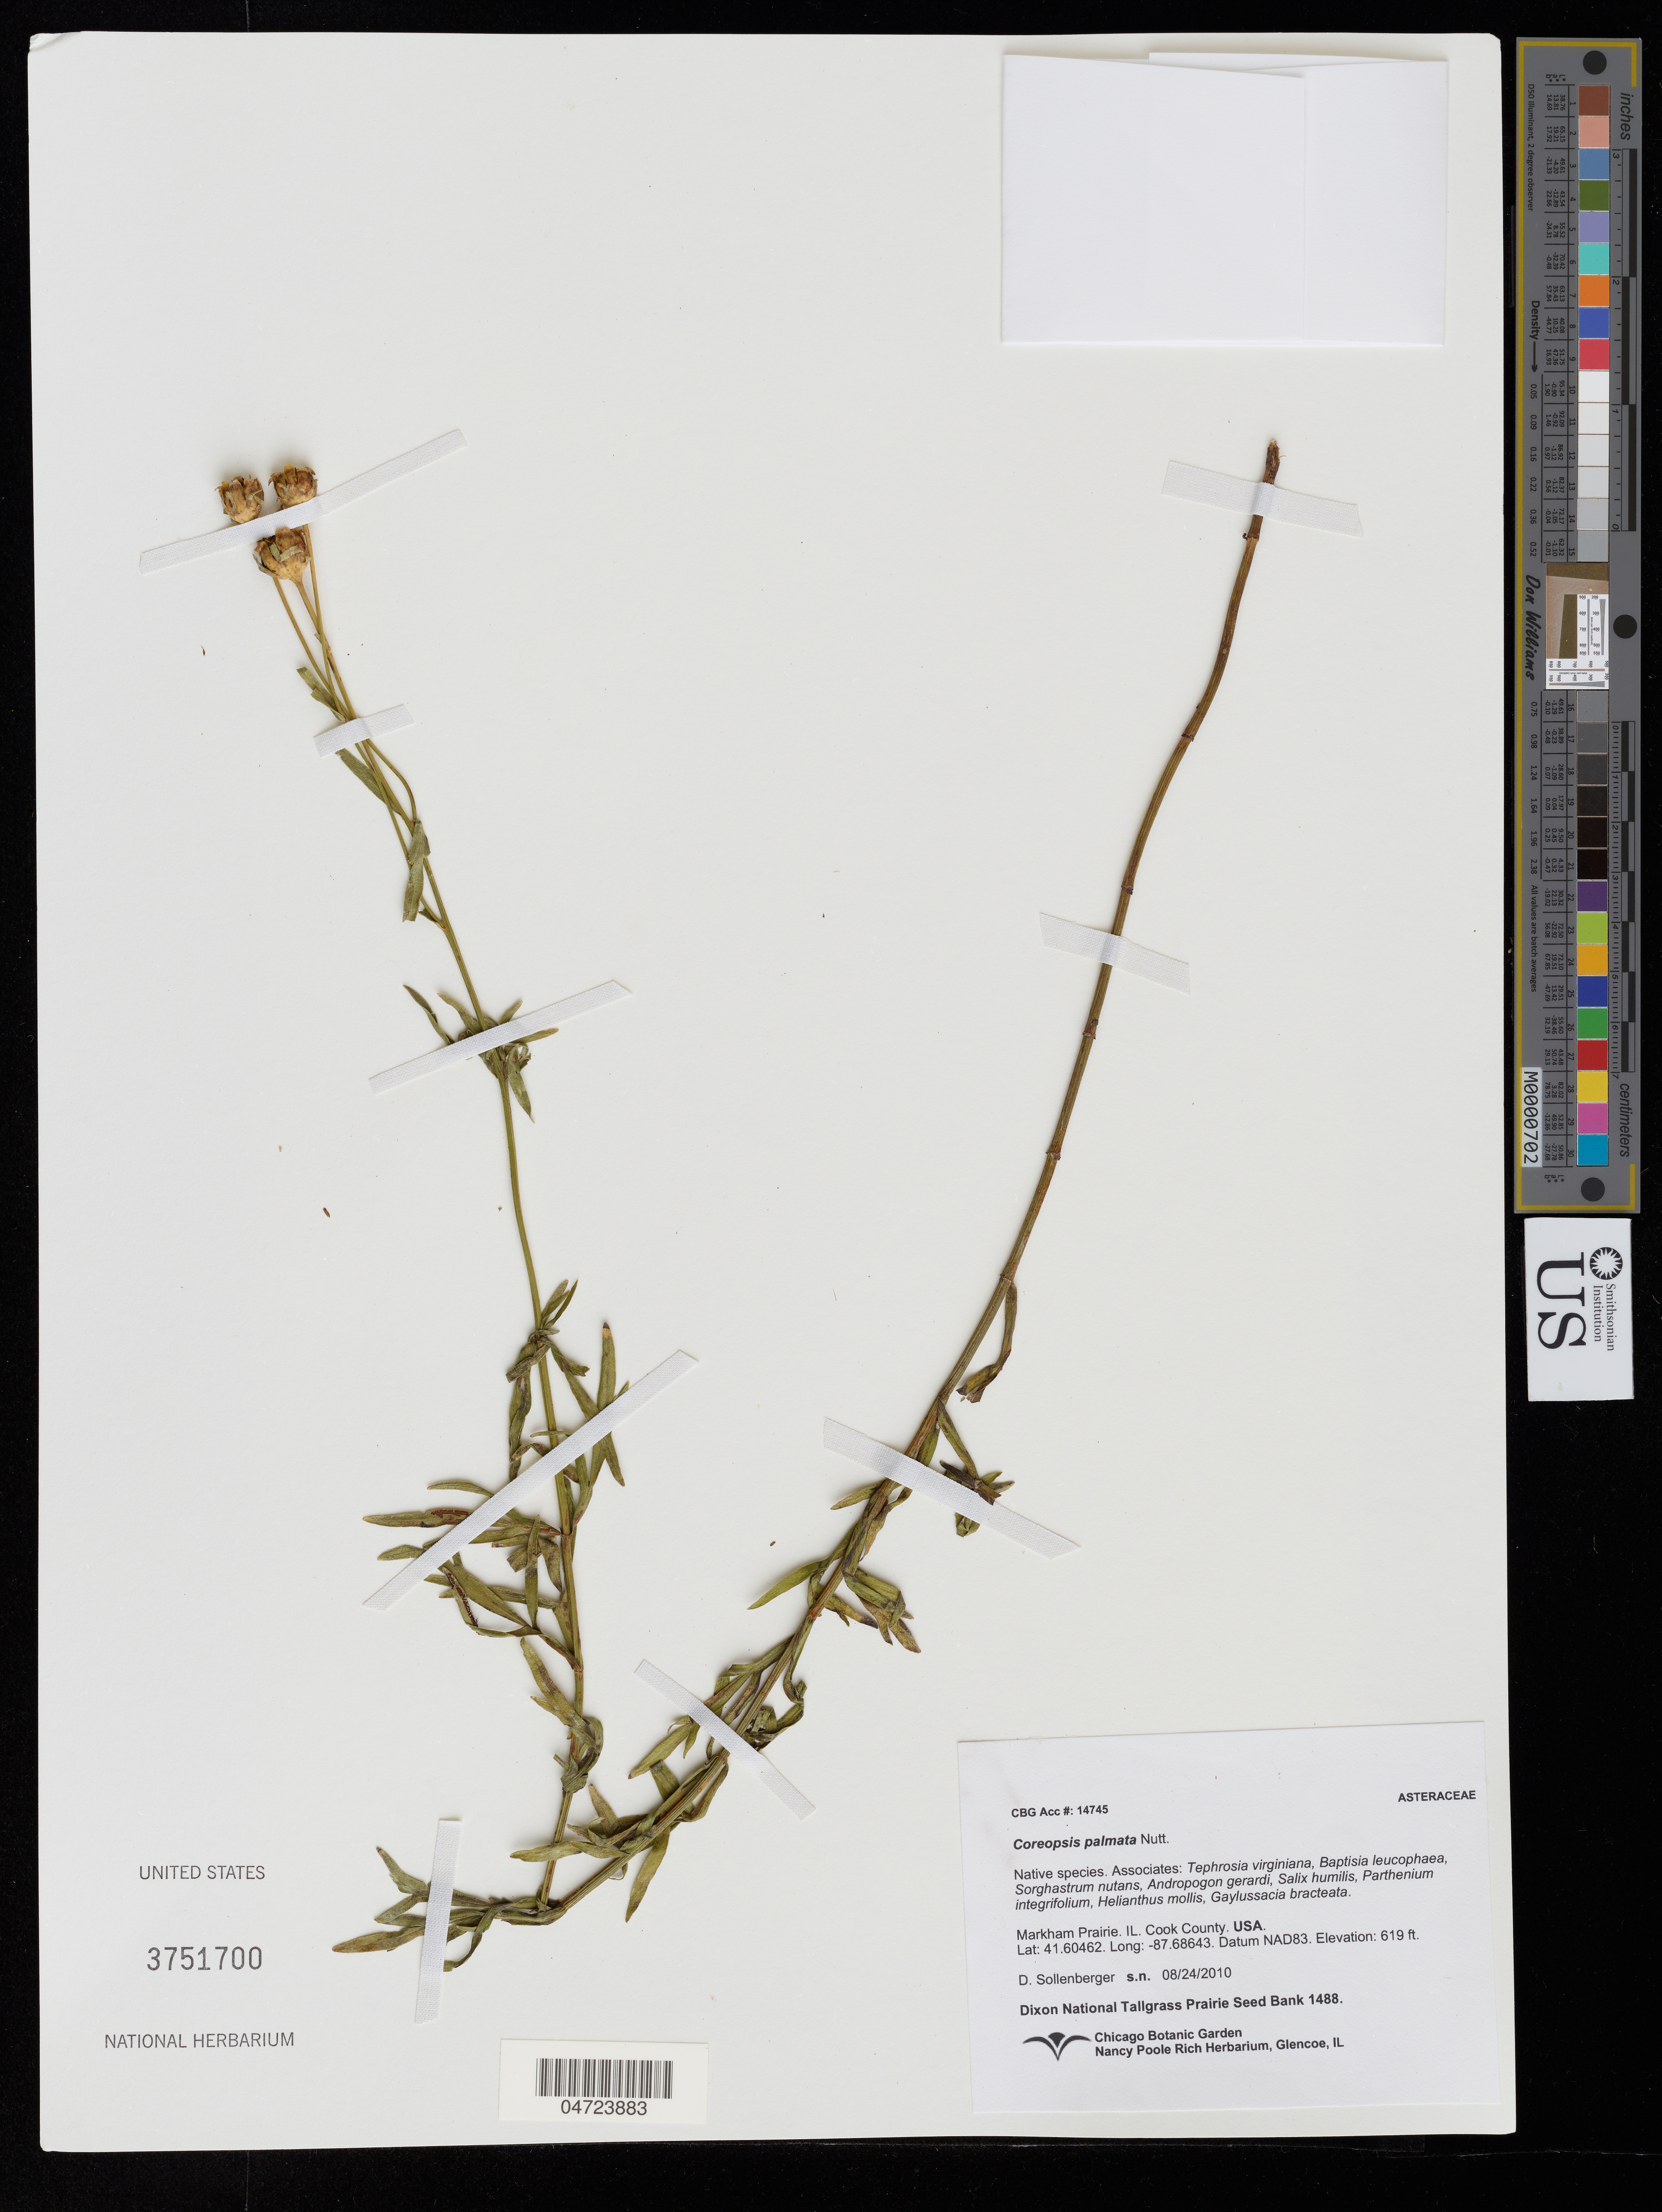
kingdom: Plantae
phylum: Tracheophyta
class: Magnoliopsida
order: Asterales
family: Asteraceae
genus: Coreopsis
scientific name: Coreopsis palmata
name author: Nutt.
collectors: D. Sollenberger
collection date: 2010-08-24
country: United States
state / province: Illinois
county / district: Cook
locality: Markham Prairie. Cook County.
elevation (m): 189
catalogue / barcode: US 3751700